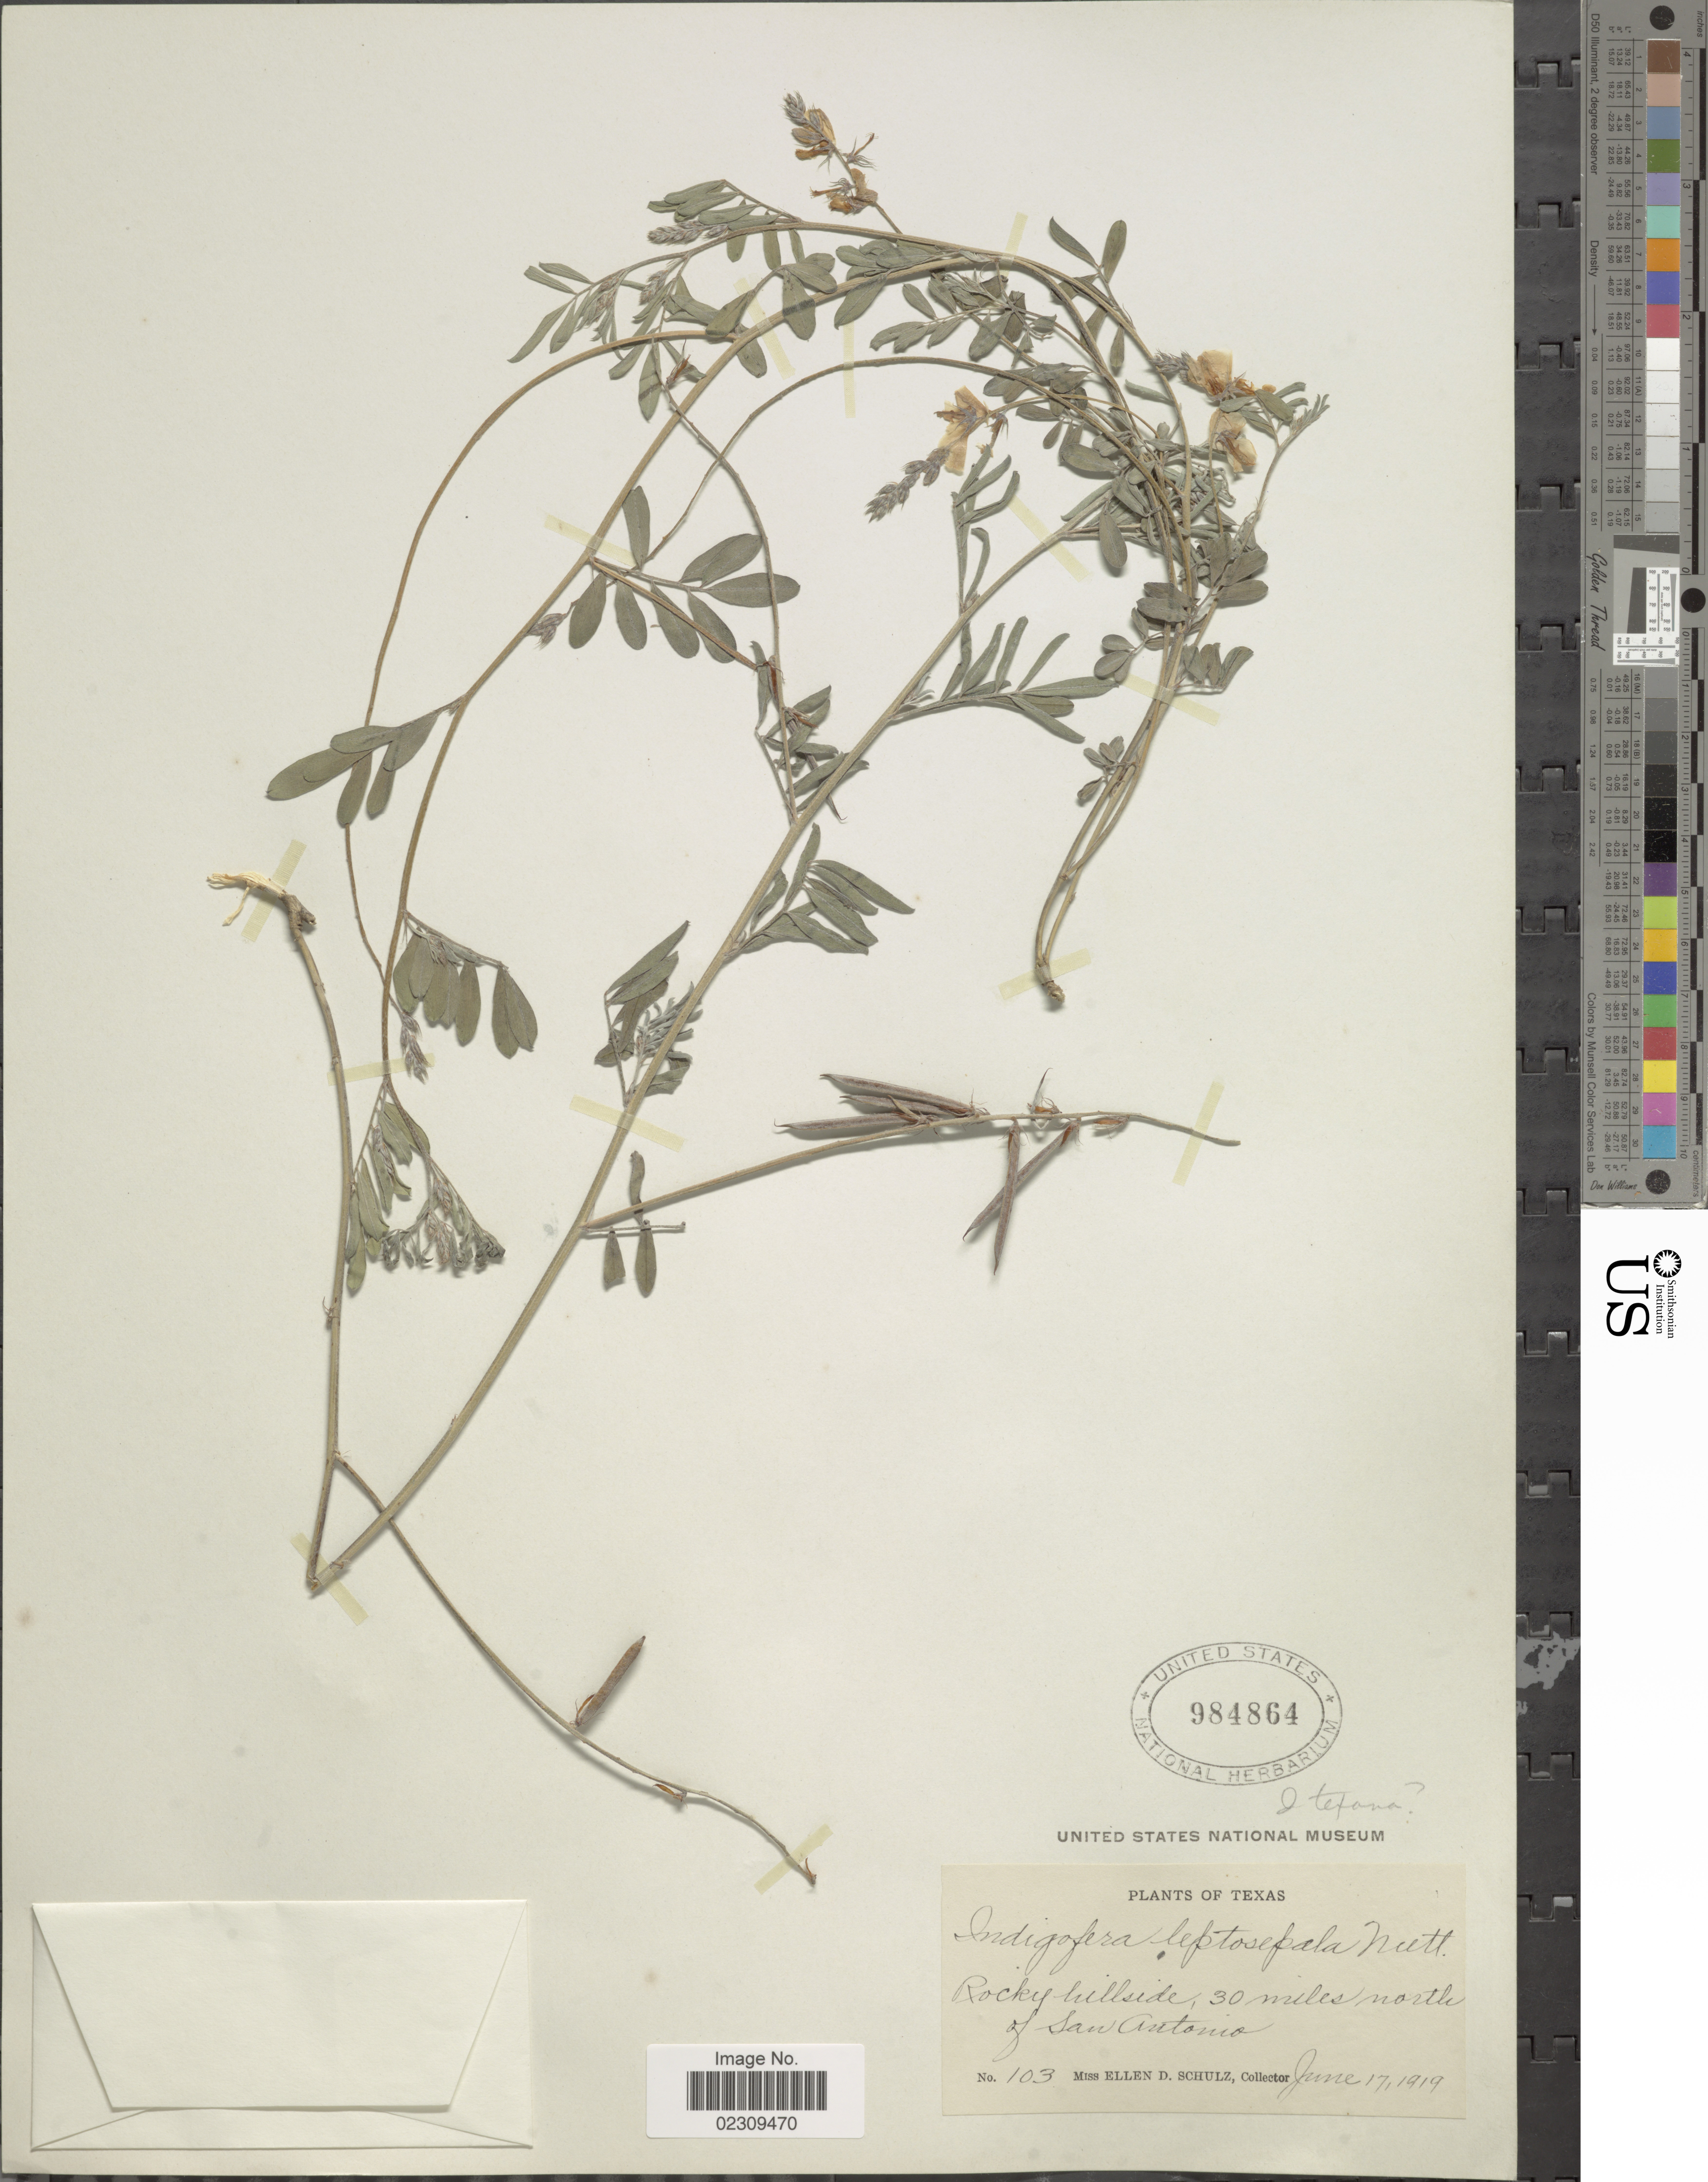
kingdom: Plantae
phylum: Tracheophyta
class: Magnoliopsida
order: Fabales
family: Fabaceae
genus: Indigofera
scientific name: Indigofera leptosepala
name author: Nutt.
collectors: E. D. Schulz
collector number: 103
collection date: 1919-06-17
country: United States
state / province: Texas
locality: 30 miles north of San Antonio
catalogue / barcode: US 984864